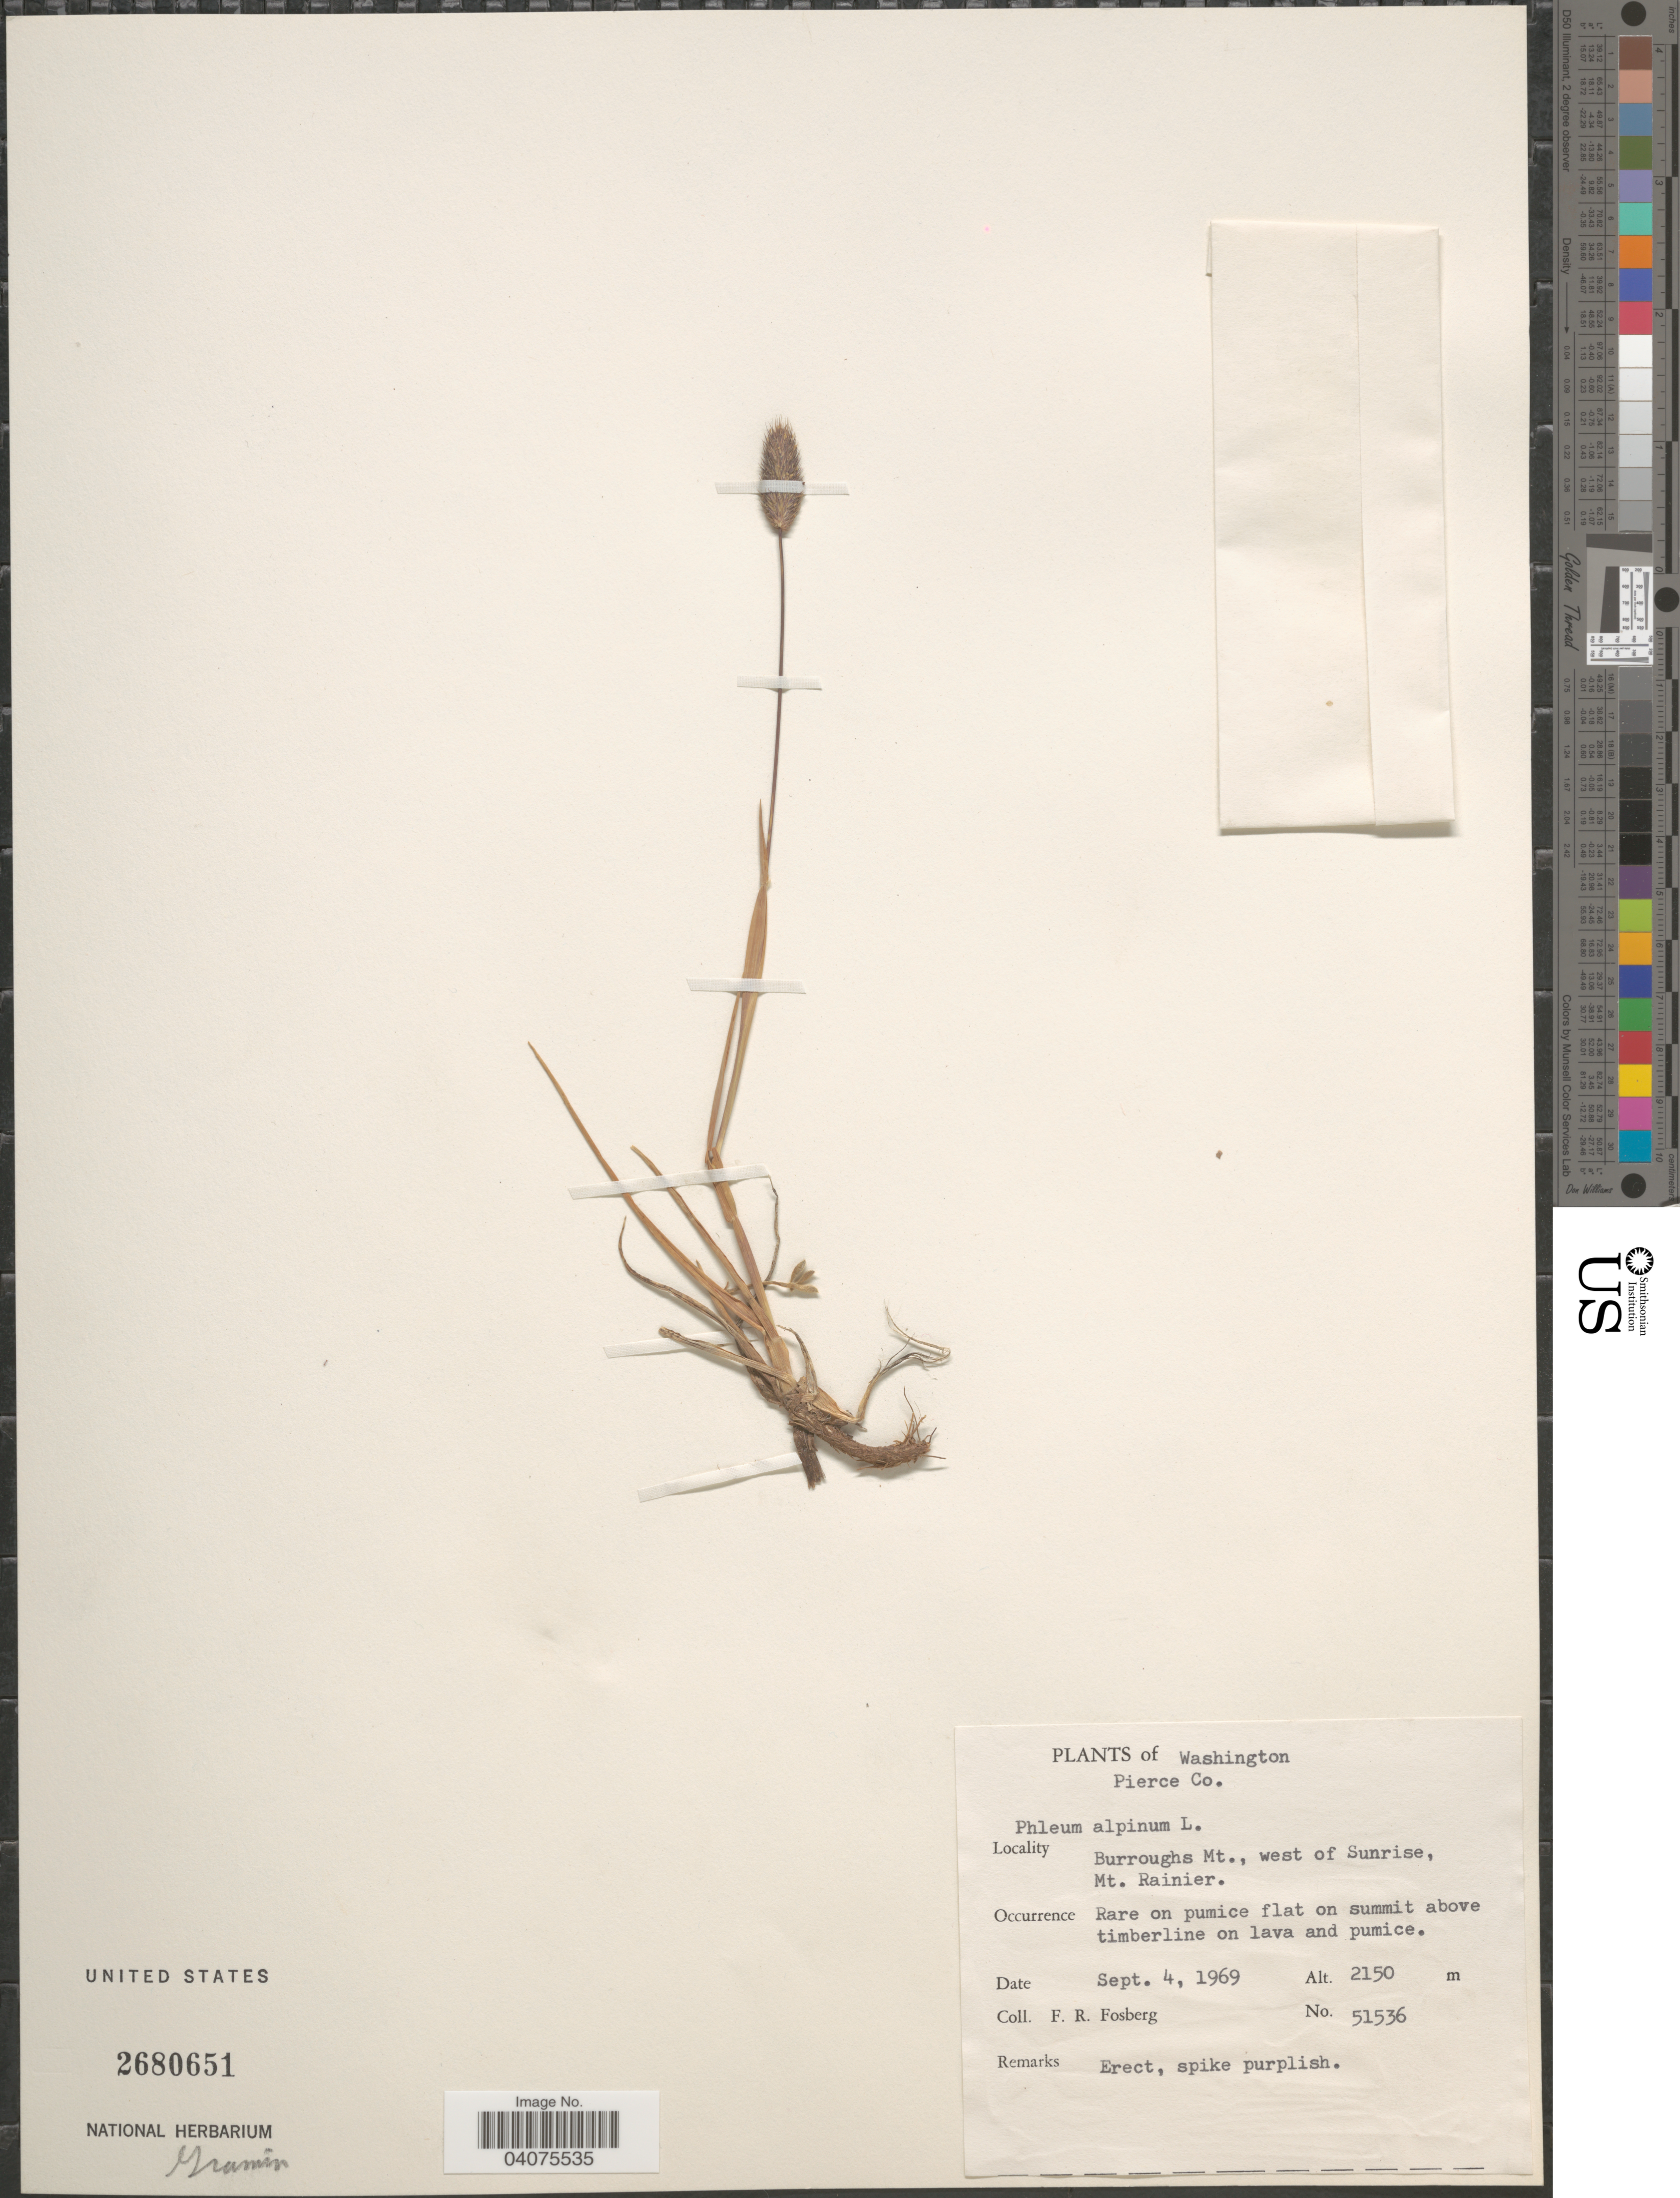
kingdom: Plantae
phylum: Tracheophyta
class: Liliopsida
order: Poales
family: Poaceae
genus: Phleum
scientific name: Phleum alpinum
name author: L.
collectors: F. R. Fosberg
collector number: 51536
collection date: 1969-09-04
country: United States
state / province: Washington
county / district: Pierce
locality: Pierce Co. Burroughs Mt., west of Sunrise, Mt. Rainier.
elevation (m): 2150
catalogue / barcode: US 2680651